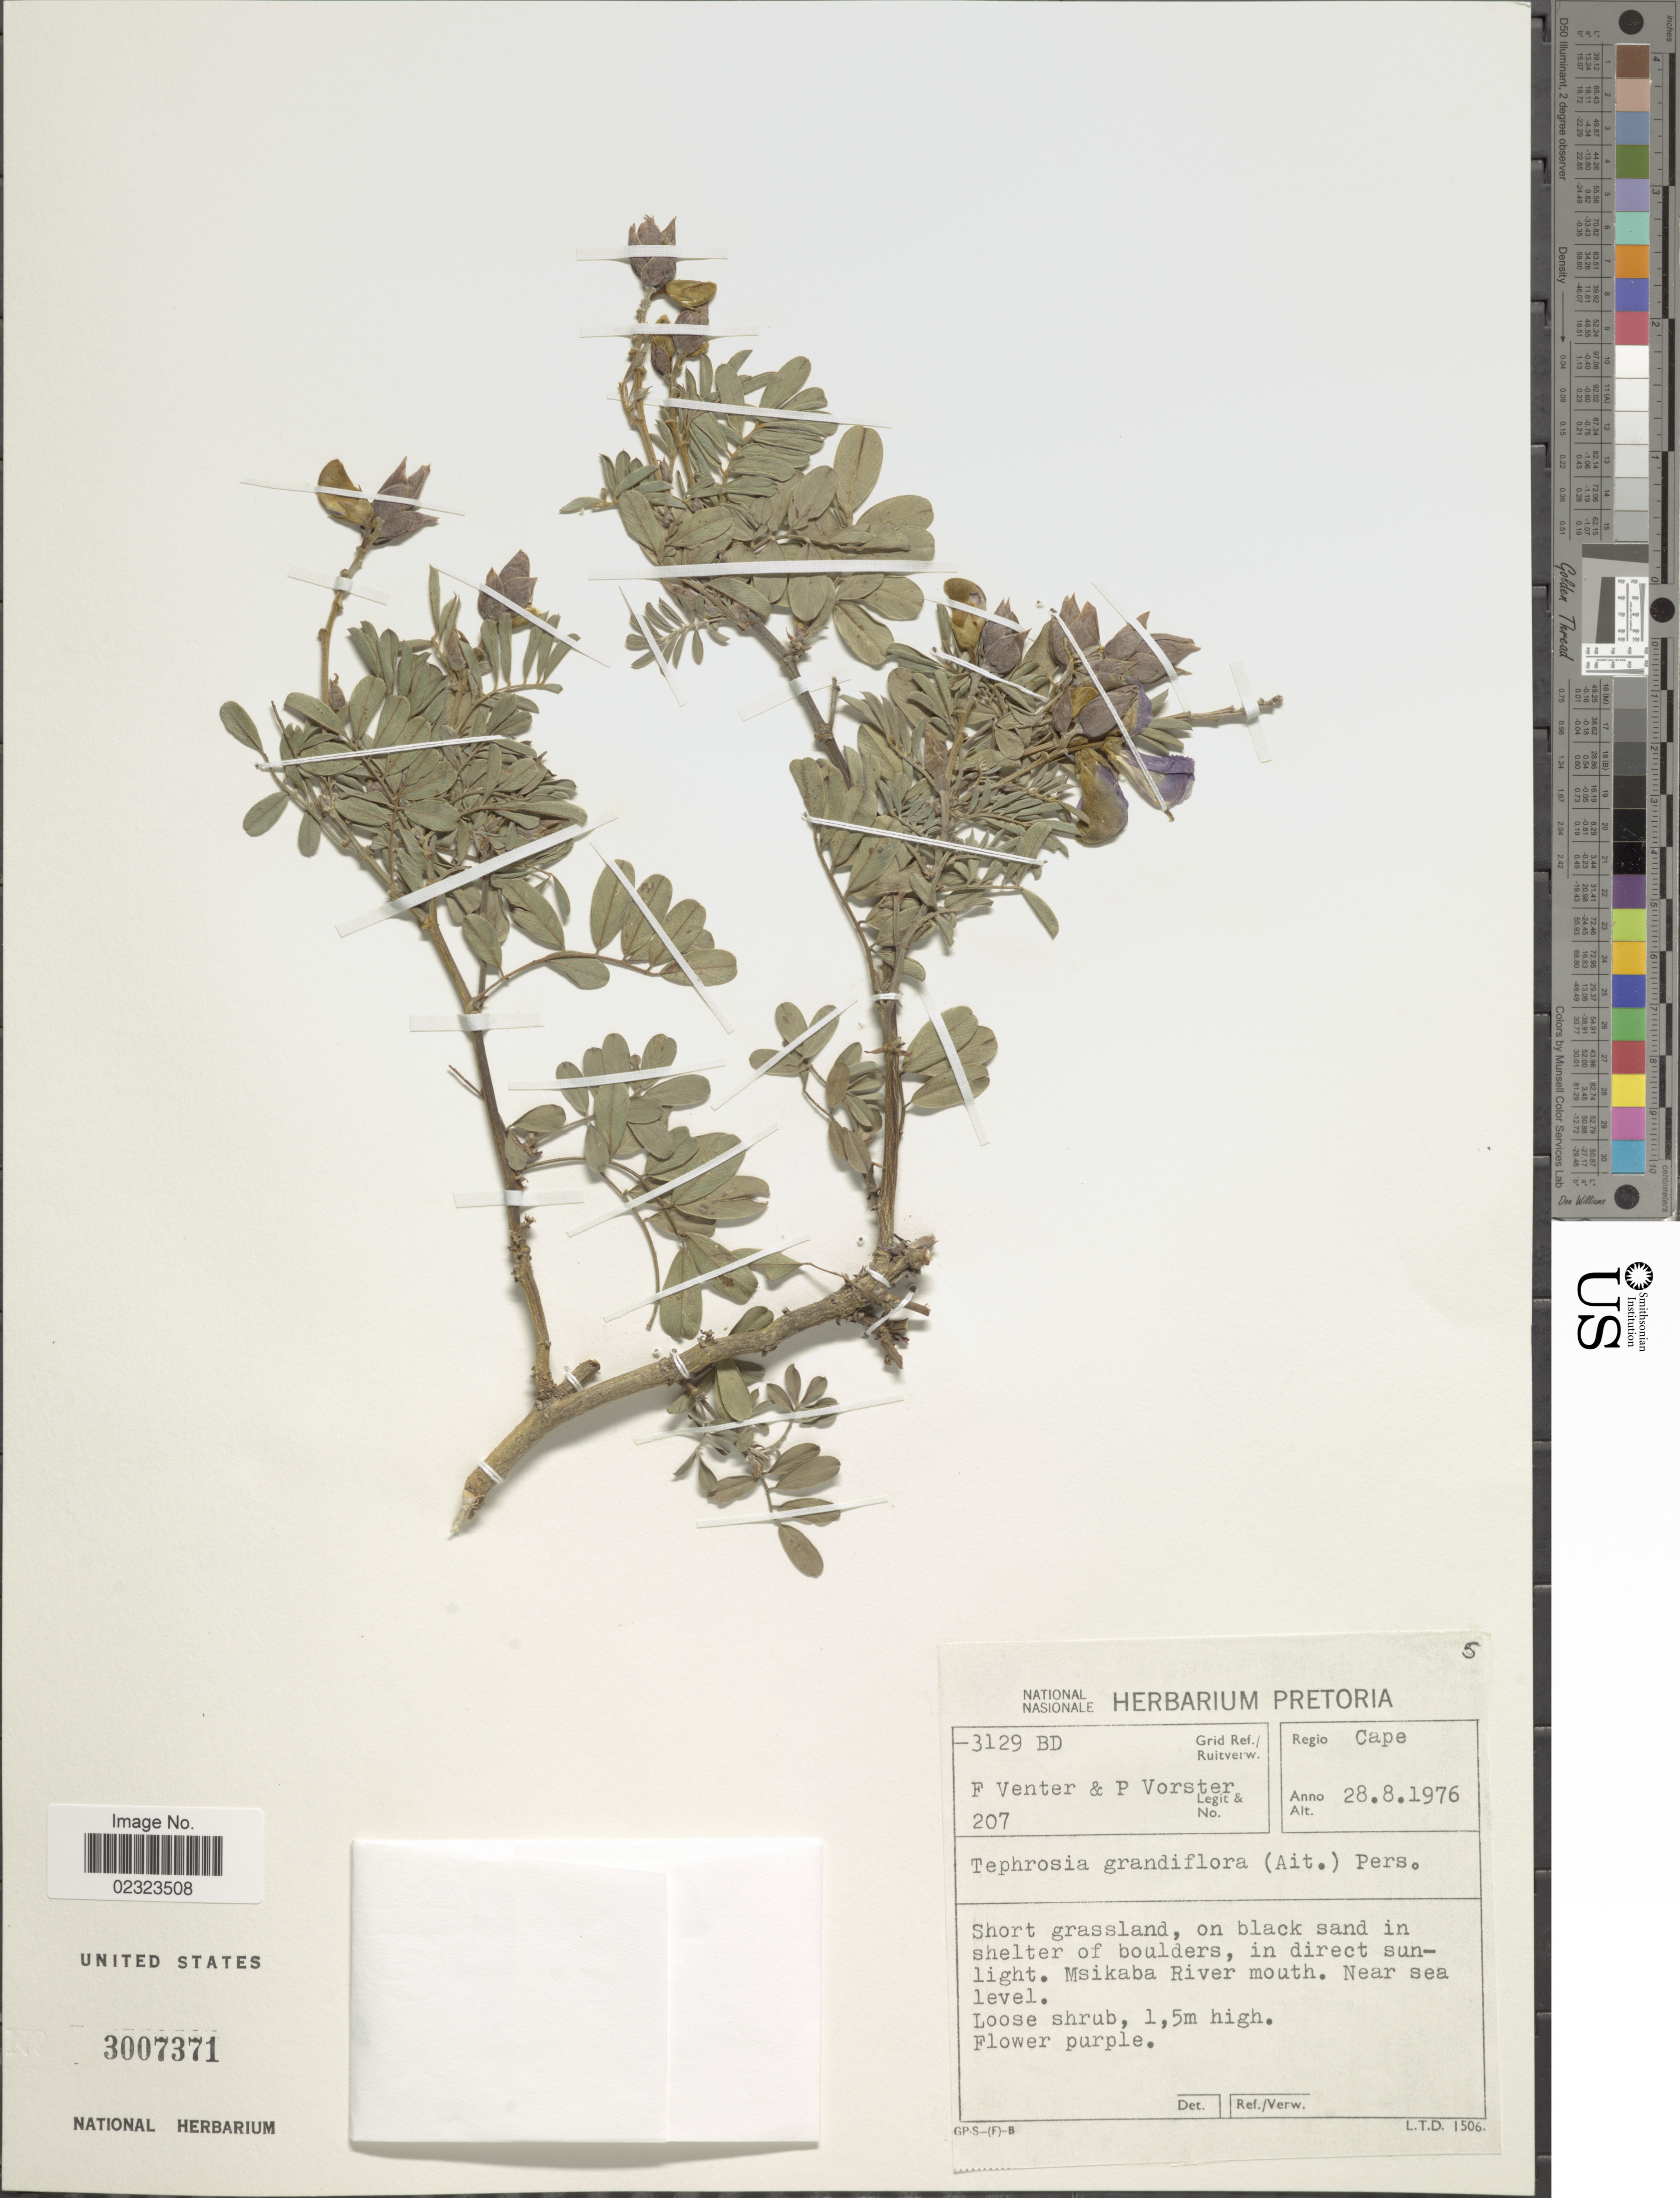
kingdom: Plantae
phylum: Tracheophyta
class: Magnoliopsida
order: Fabales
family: Fabaceae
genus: Tephrosia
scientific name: Tephrosia grandiflora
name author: (Vahl) Pers.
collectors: F. Venter & P. Vorster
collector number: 207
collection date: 1976-08-28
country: South Africa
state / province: Eastern Cape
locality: Region Cape, Msikaba River mouth.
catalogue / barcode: US 3007371